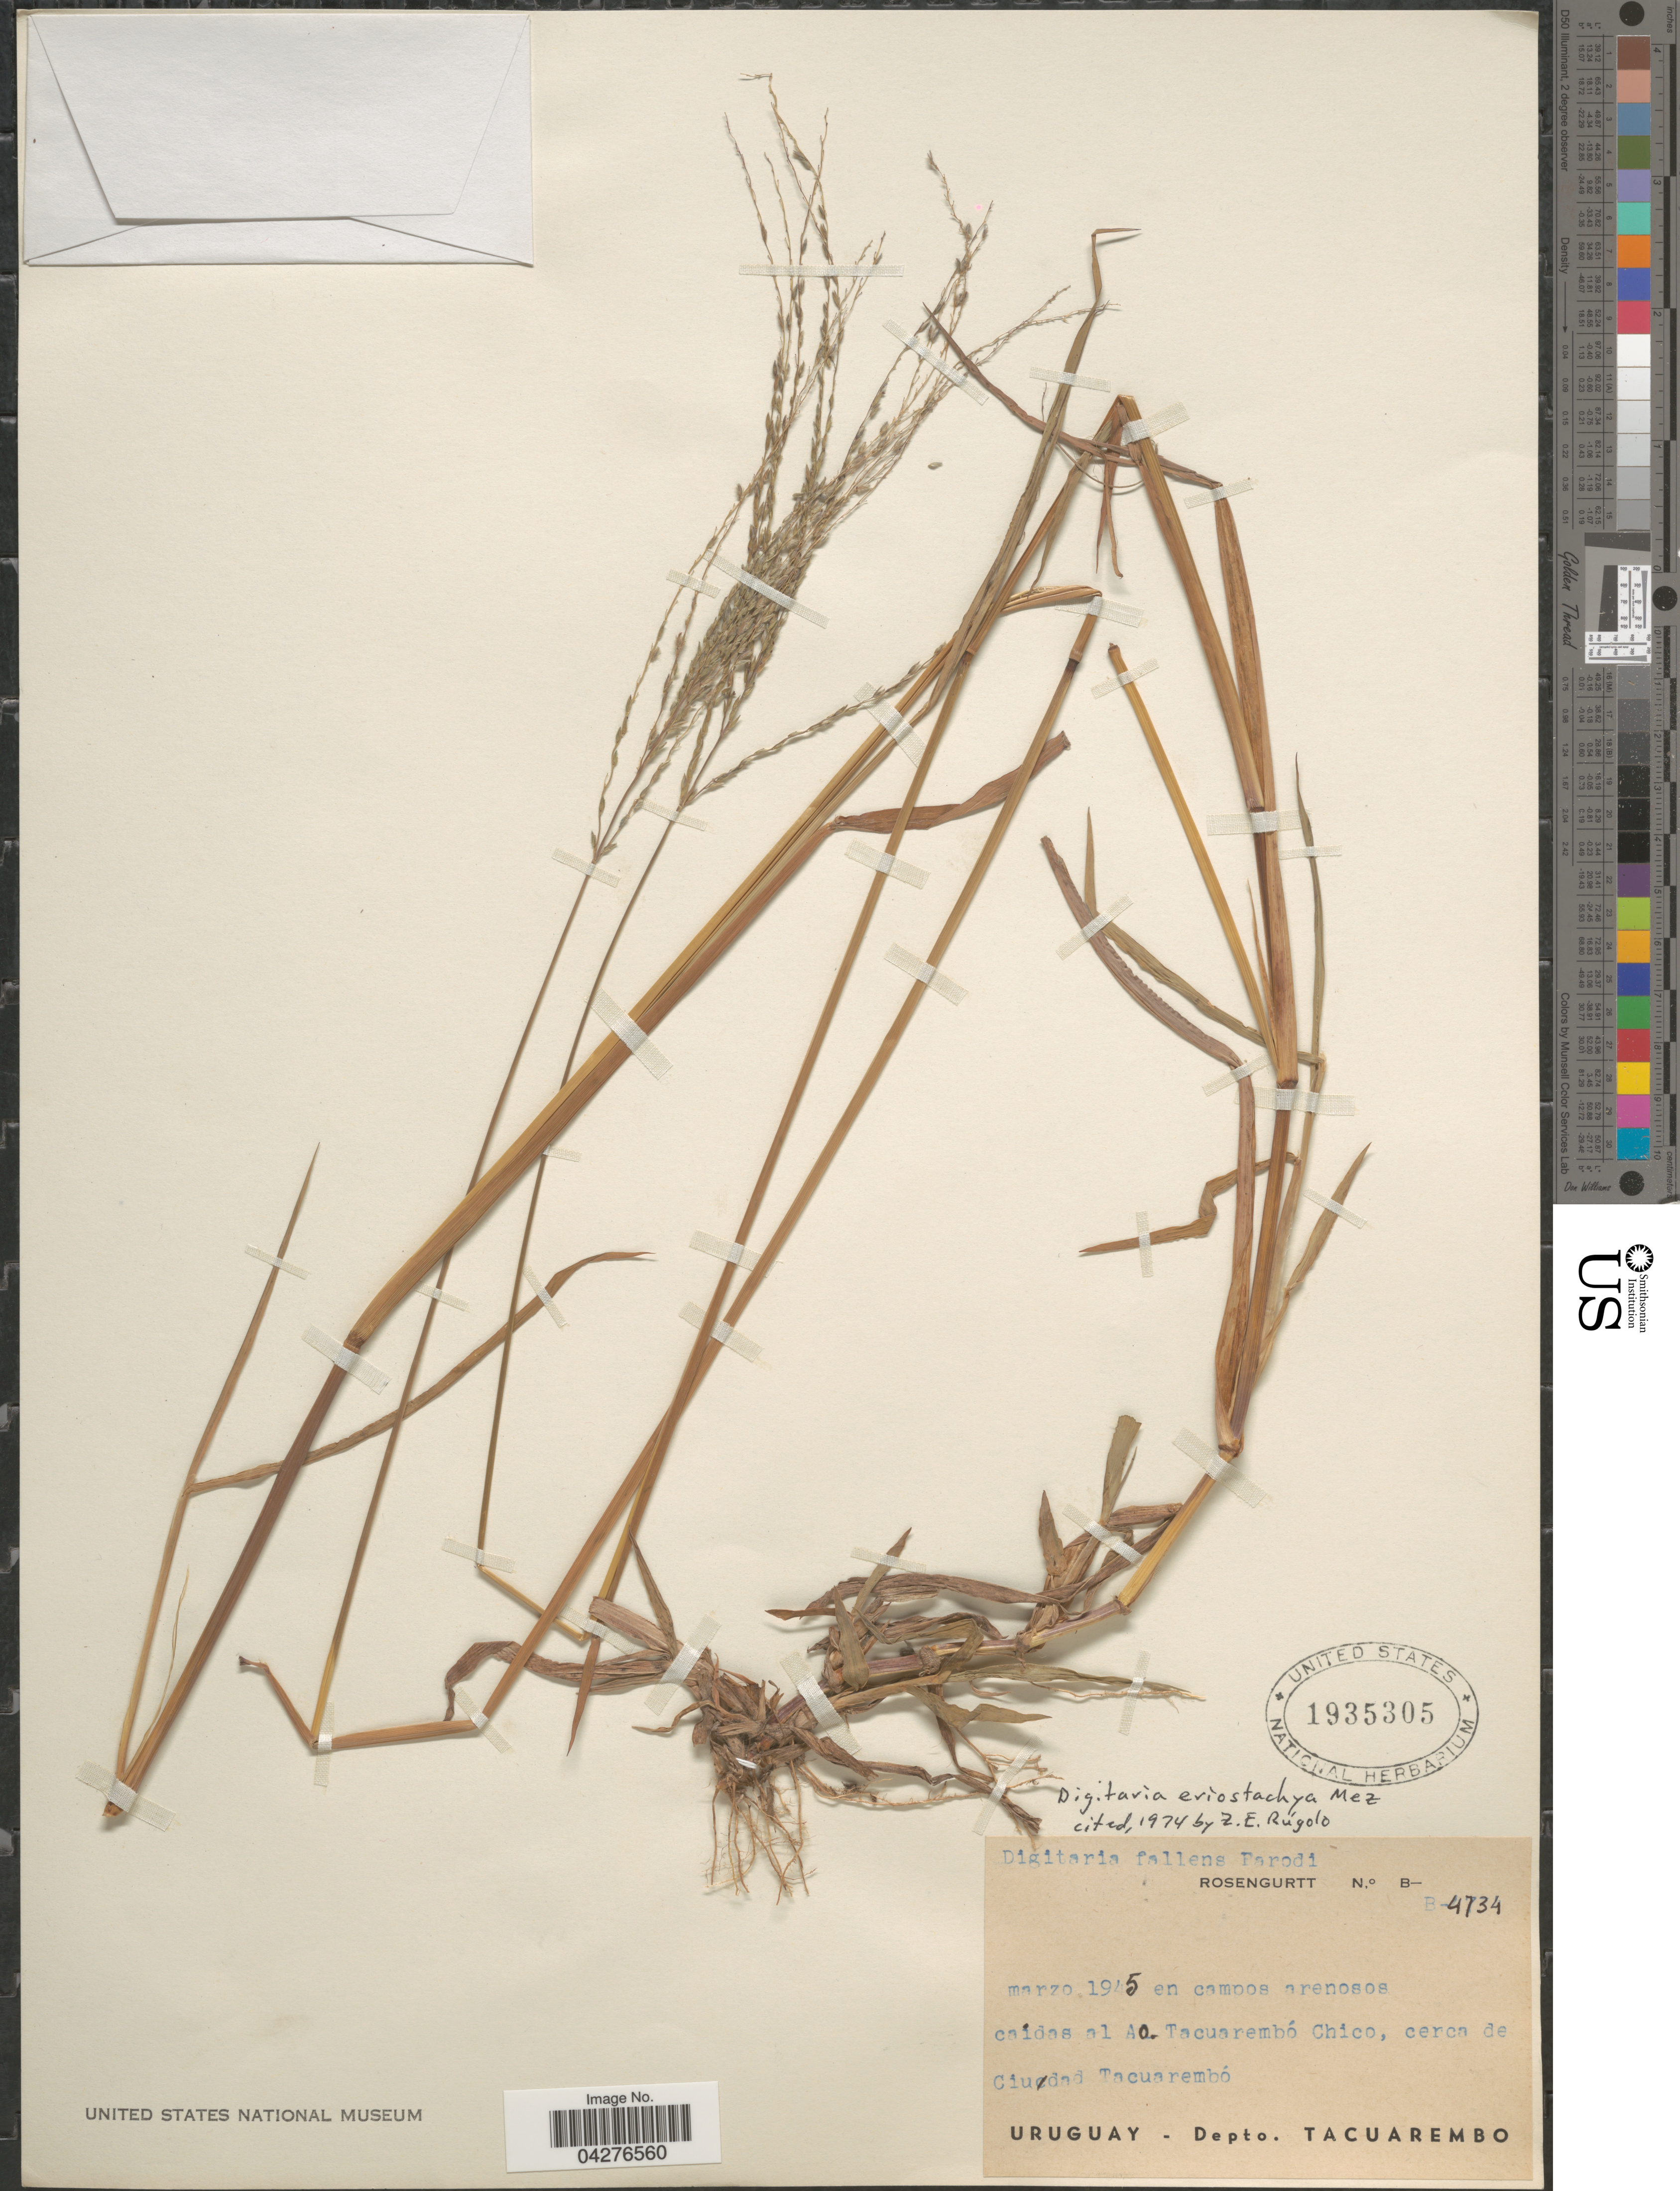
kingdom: Plantae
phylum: Tracheophyta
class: Liliopsida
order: Poales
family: Poaceae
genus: Digitaria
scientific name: Digitaria eriostachya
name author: Mez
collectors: Rosengurtt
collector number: B-4734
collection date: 1945-03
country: Uruguay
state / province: Tacuarembó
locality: En campos arenosos. Caidas al Ao Tacuarembó Chico, cerca de Ciudad Tacuarembó. Depto. Tacuarembo.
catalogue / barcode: US 1935305